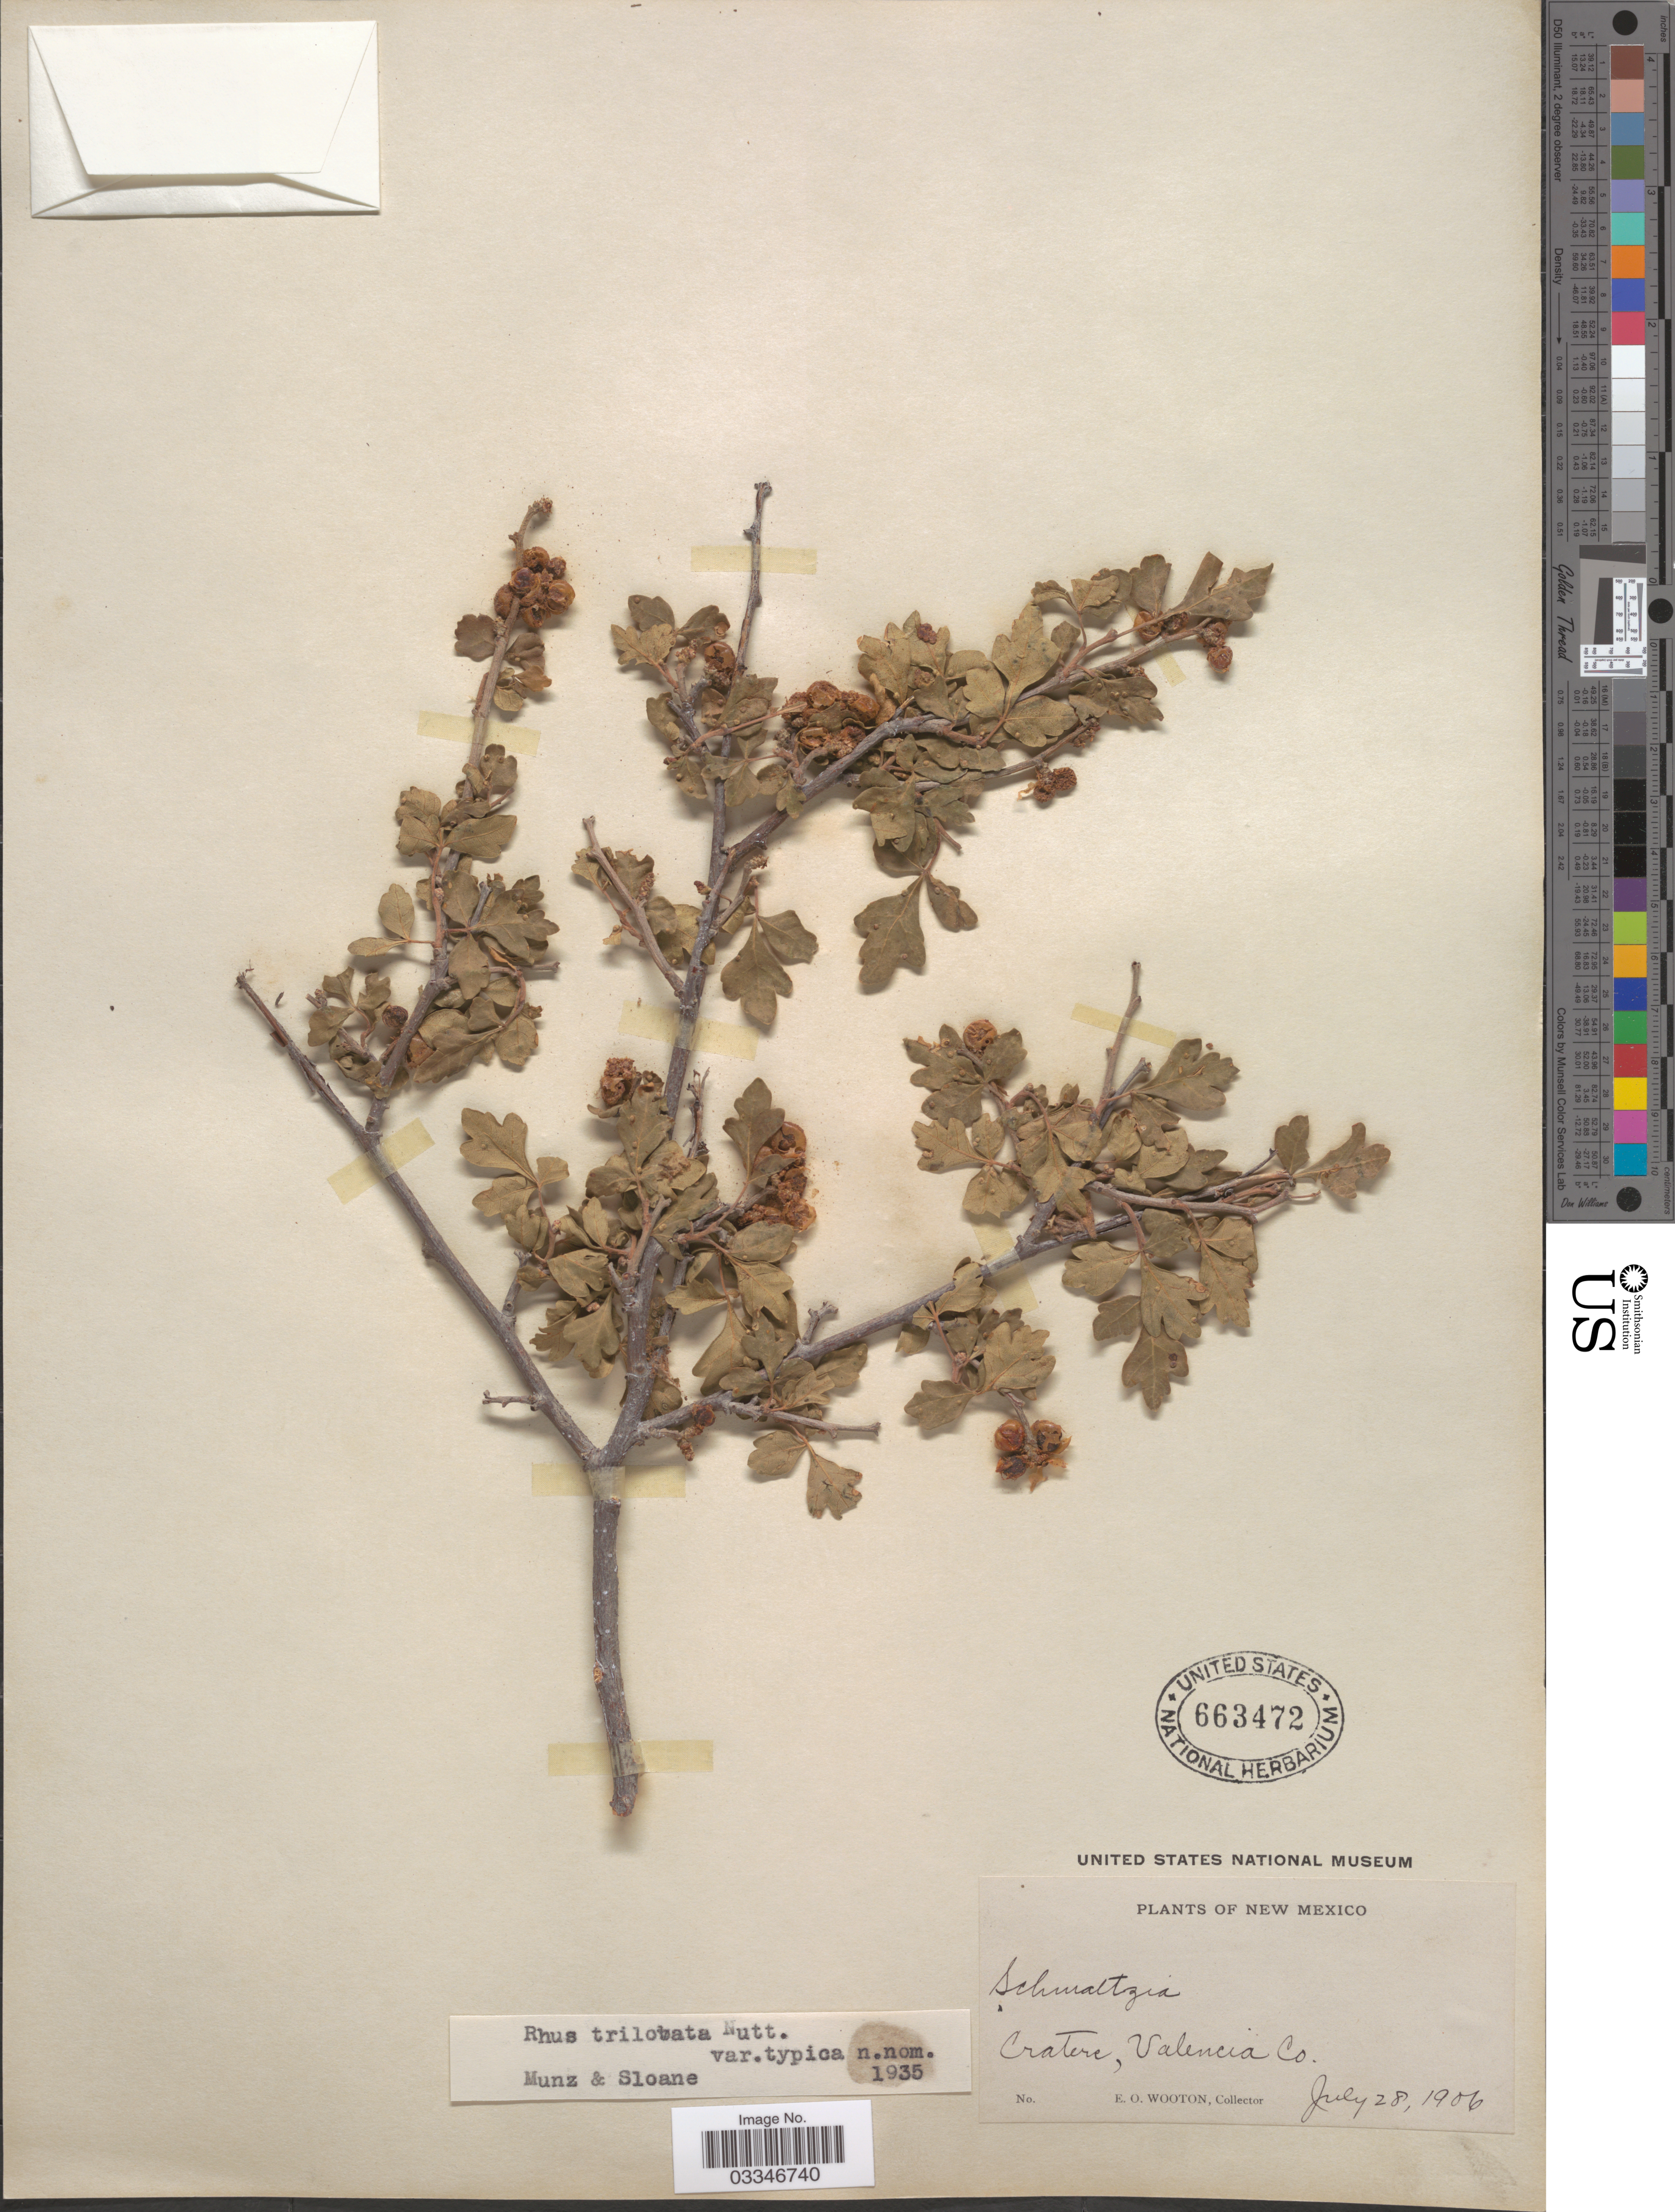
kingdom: Plantae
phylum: Tracheophyta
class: Magnoliopsida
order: Sapindales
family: Anacardiaceae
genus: Rhus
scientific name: Rhus trilobata var. typica Munz & Sloane ined.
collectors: E. O. Wooton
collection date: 1906-07-28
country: United States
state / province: New Mexico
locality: Craters, Valencia Co.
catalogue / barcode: US 663472